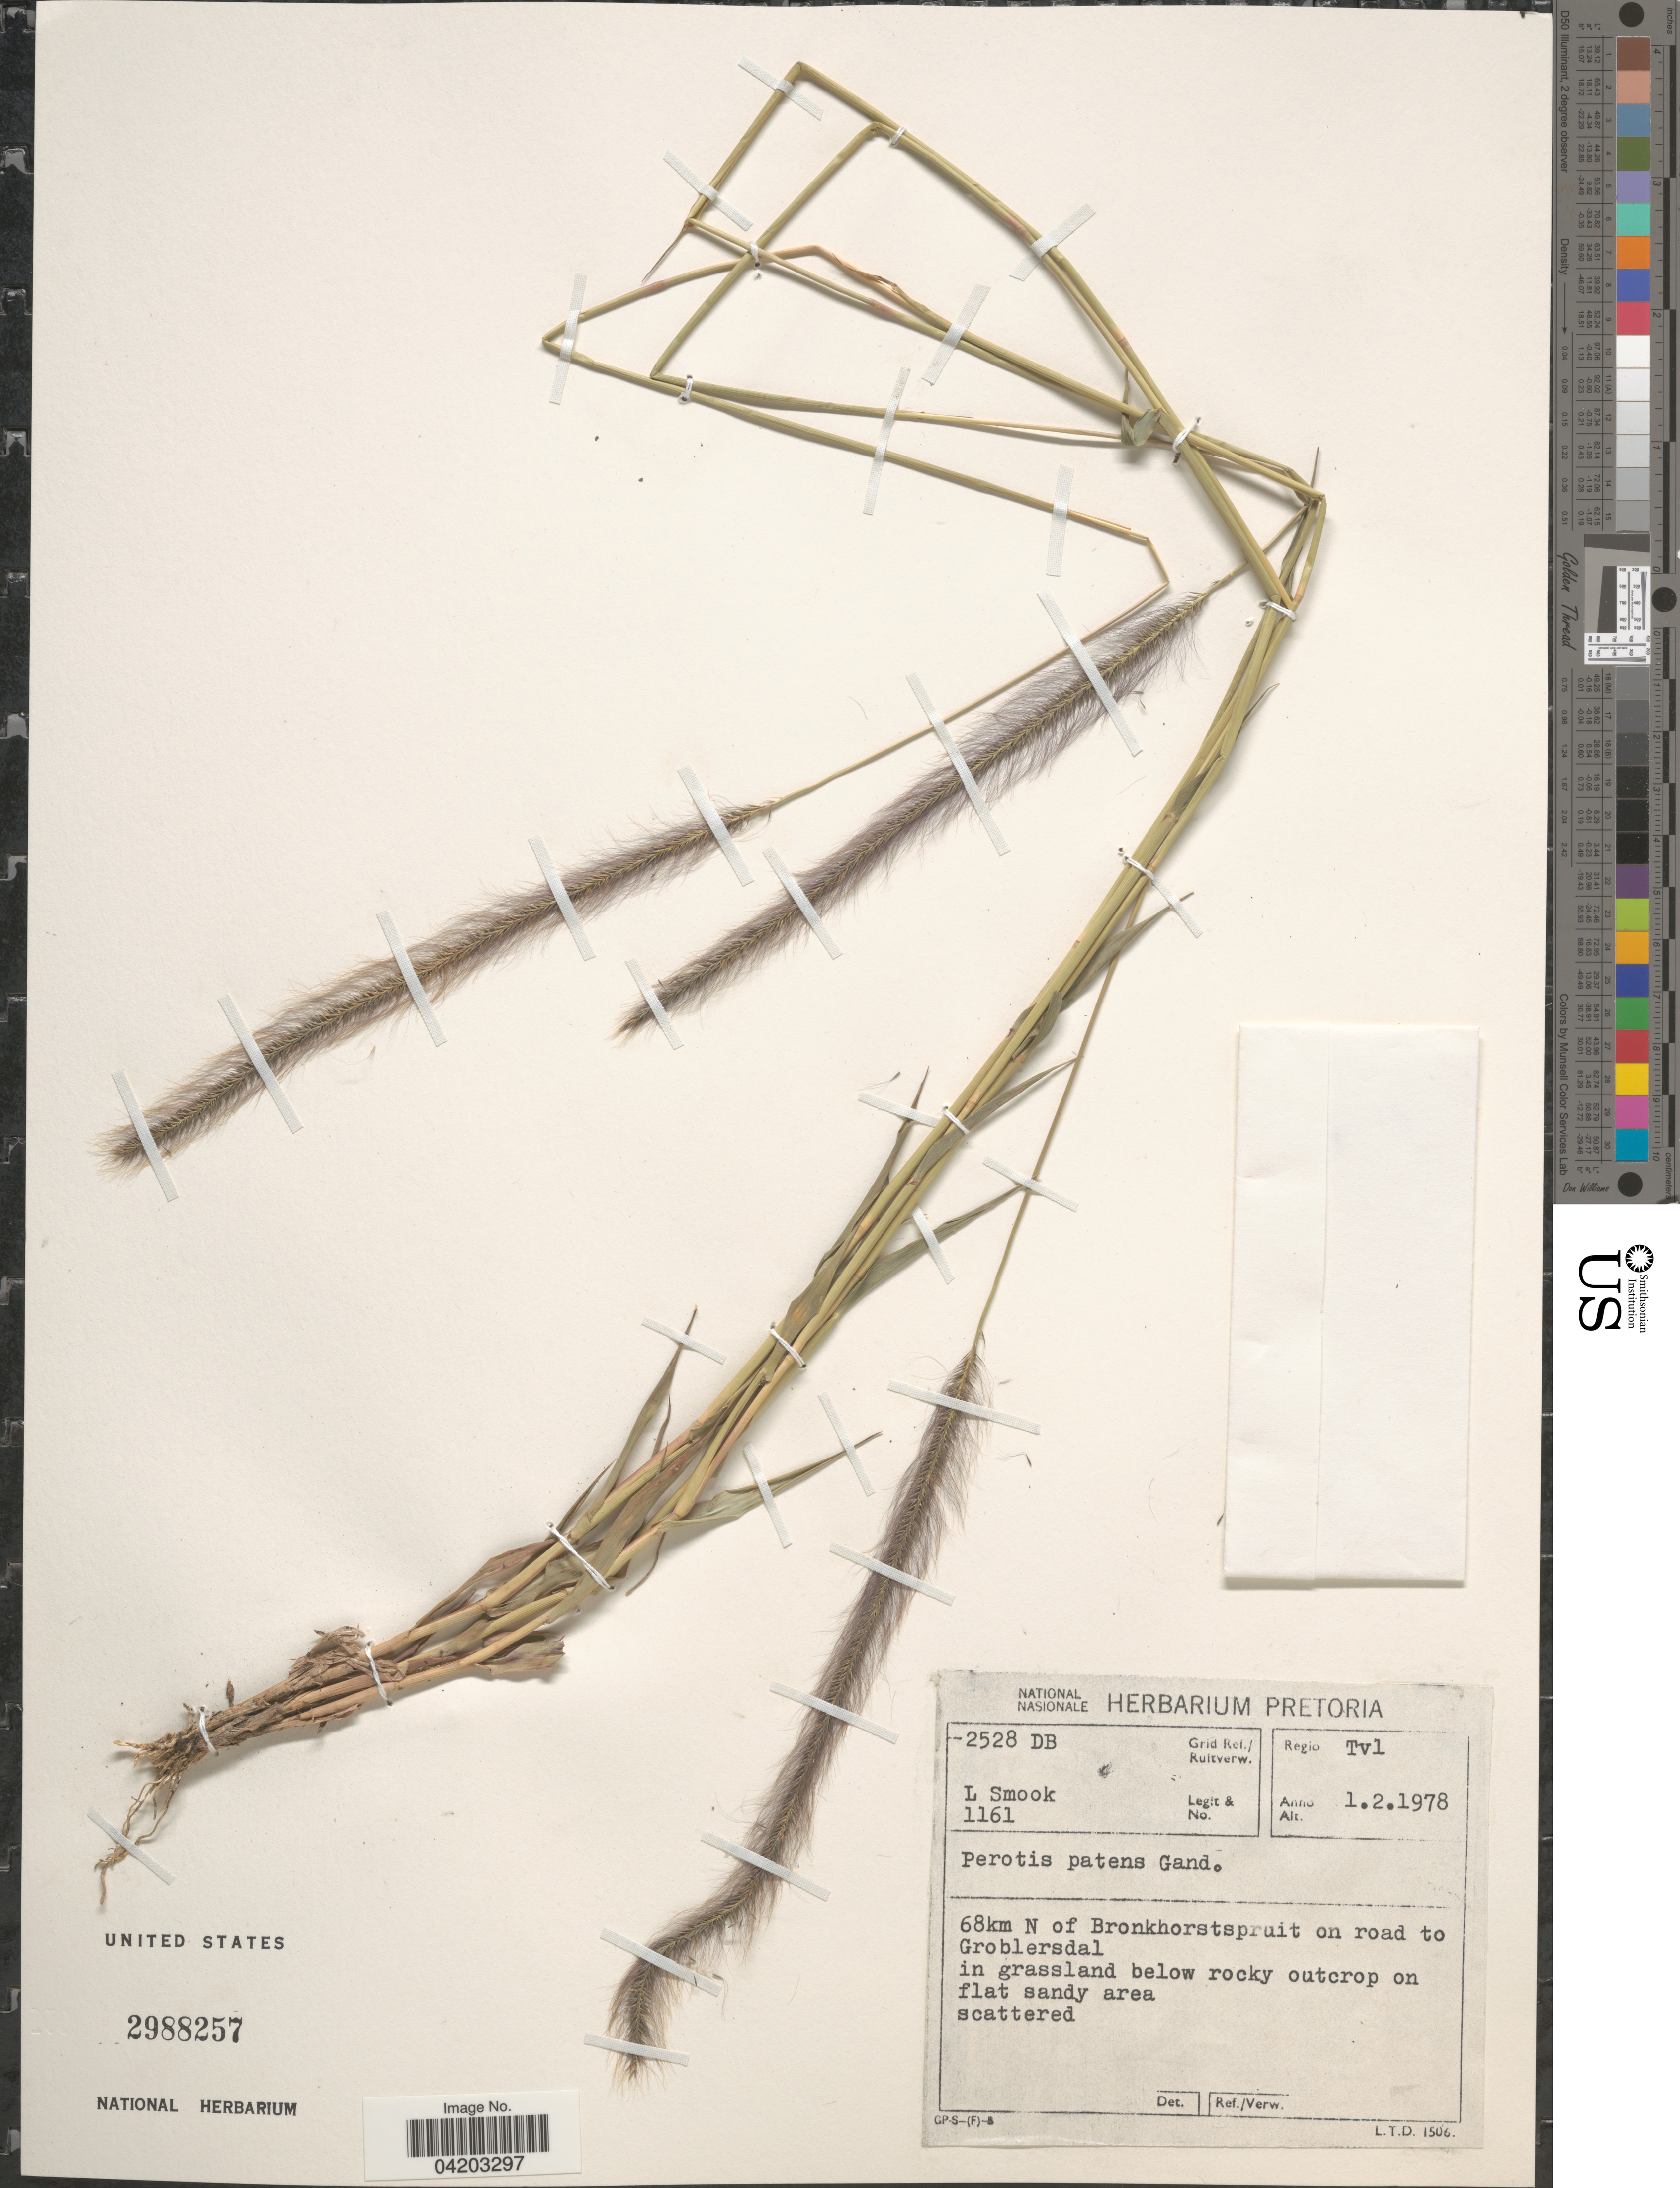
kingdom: Plantae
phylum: Tracheophyta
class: Liliopsida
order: Poales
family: Poaceae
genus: Perotis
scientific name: Perotis patens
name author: Gand.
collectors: L. Smook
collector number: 1161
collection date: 1978-02-01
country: South Africa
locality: Regio Tvl. 68km N of Bronkhorstspruit on road to Groblersdal. 2528 DB.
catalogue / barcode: US 2988257